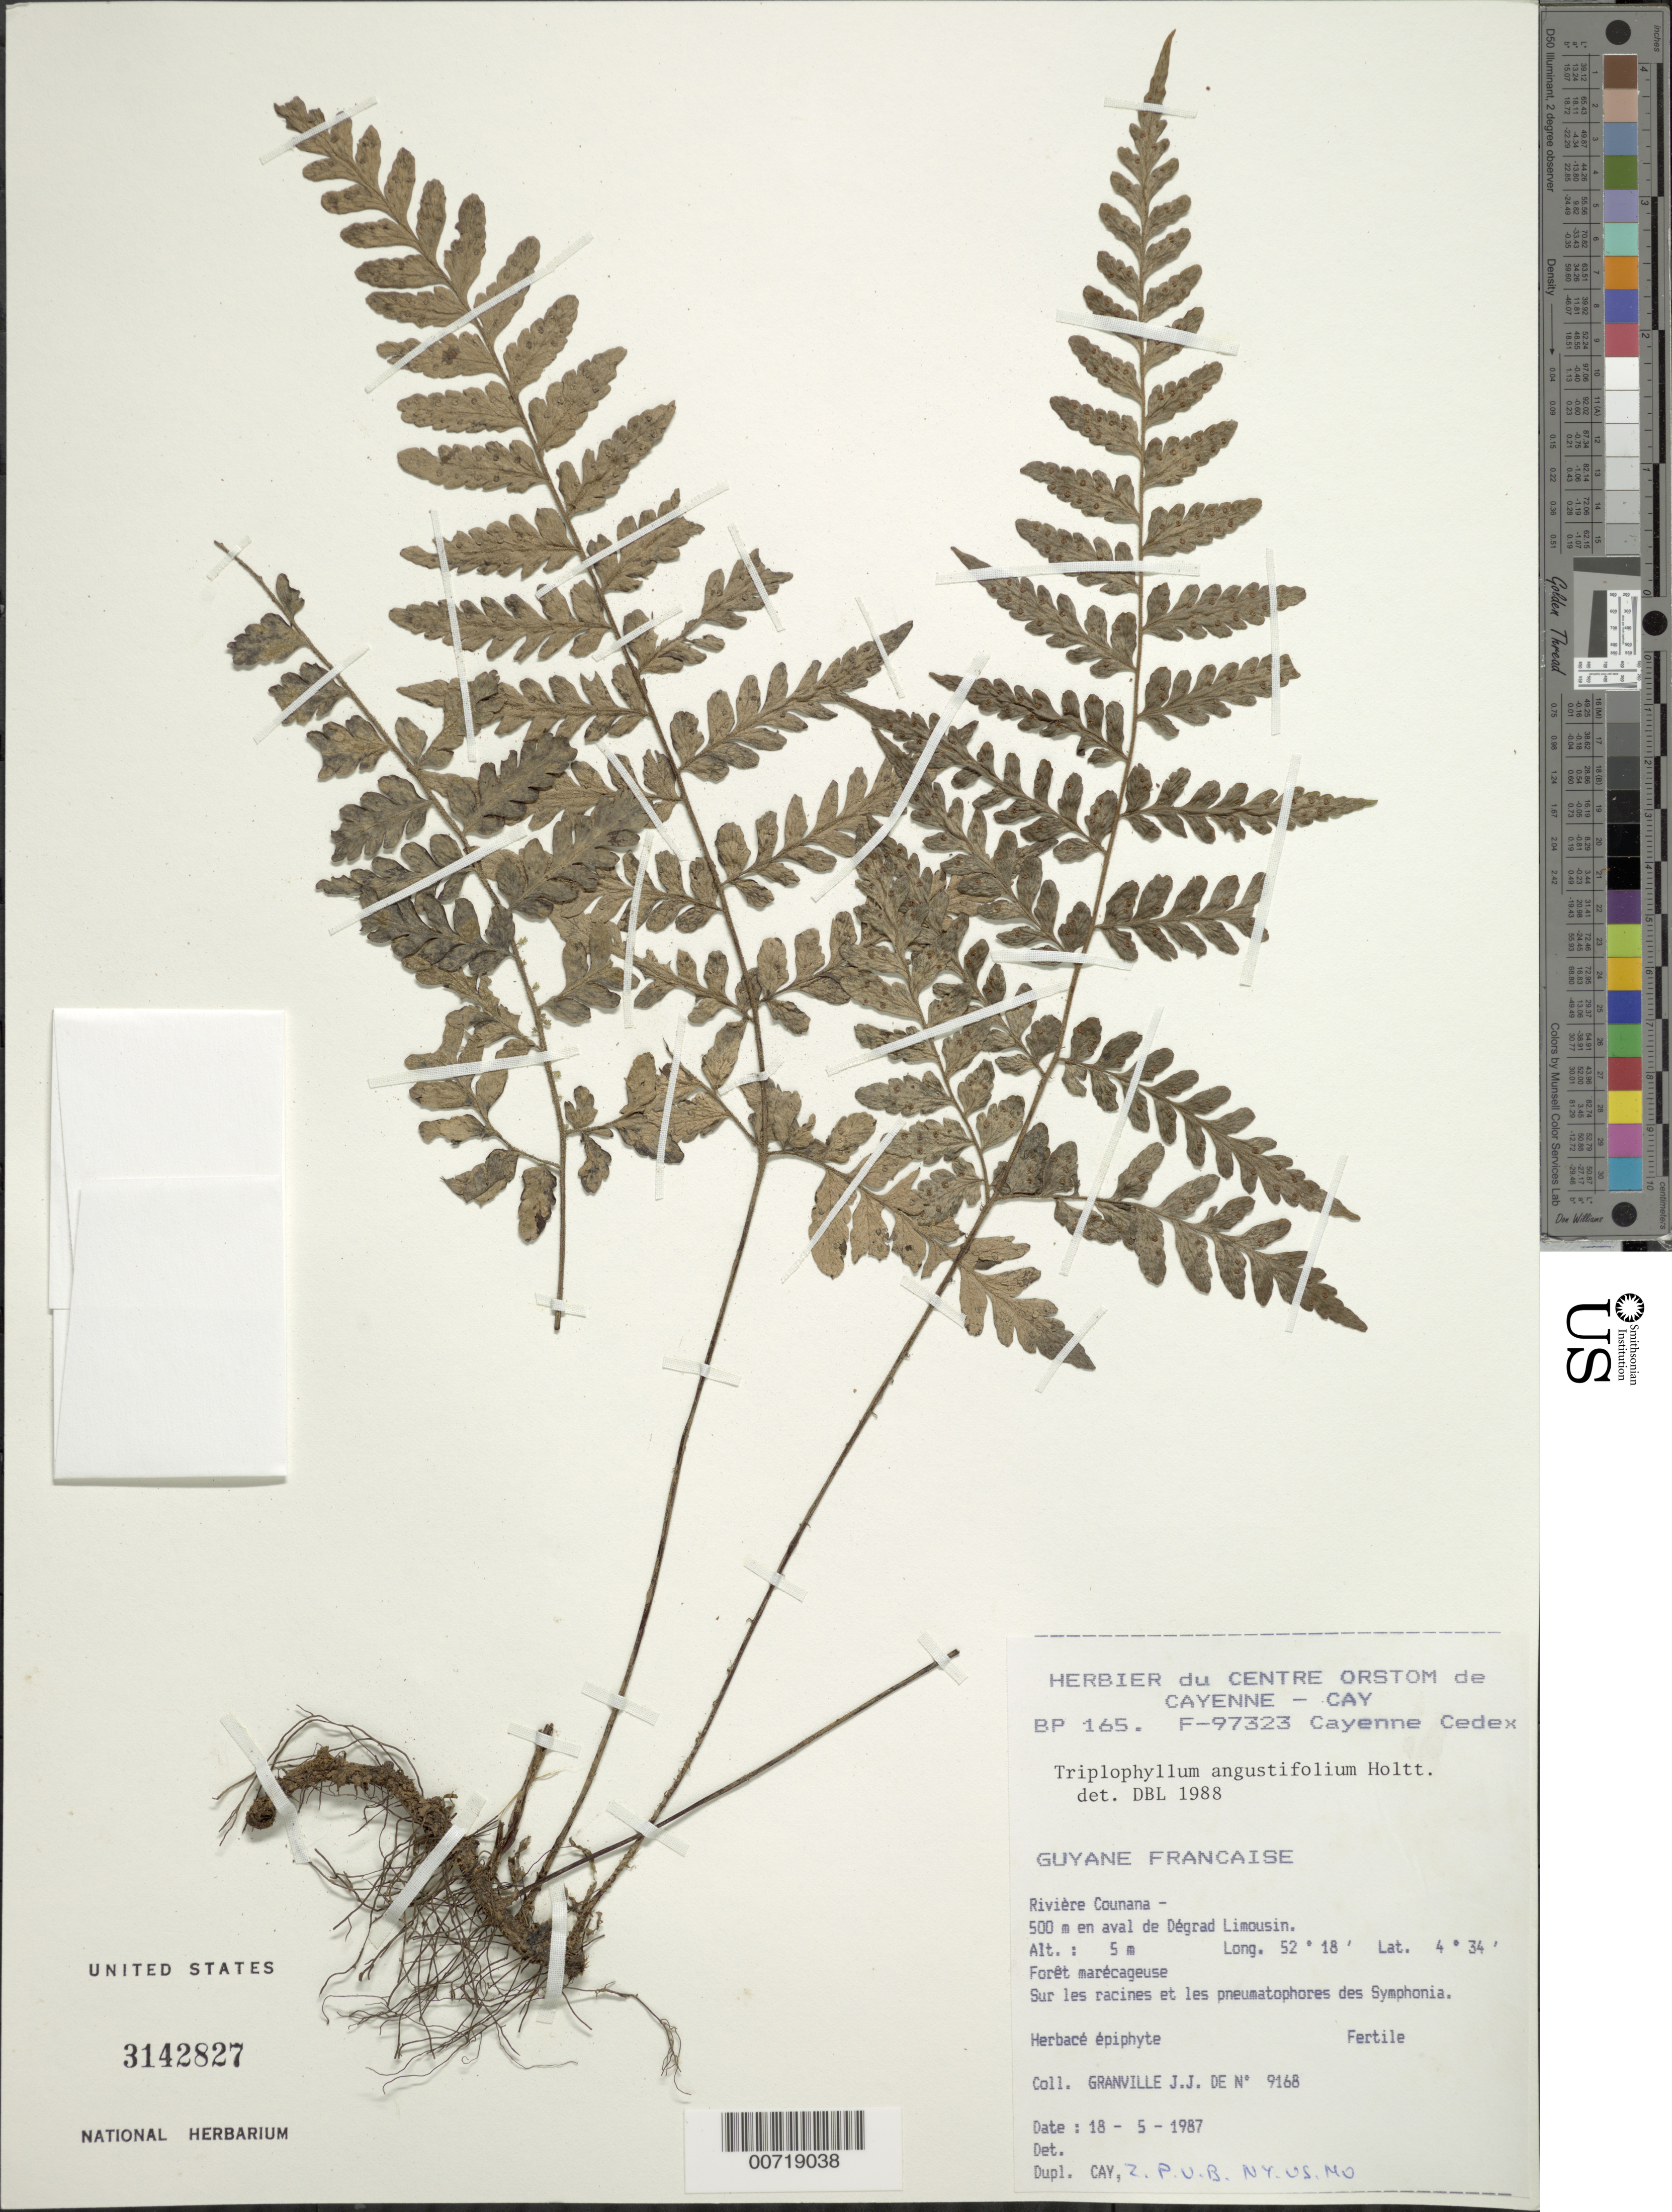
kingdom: Plantae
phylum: Tracheophyta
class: Polypodiopsida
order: Polypodiales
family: Tectariaceae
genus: Triplophyllum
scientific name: Triplophyllum angustifolium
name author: Holttum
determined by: Lellinger, David B., (BOT), Smithsonian Institution - National Museum of Natural History (UNITED STATES)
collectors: J.-J. de Granville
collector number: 9168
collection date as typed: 18-May-87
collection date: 1987-05-18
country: French Guiana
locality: Counana R., Dégrad Limousin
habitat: Forêt marécageuse, sur les racines et les pneumatophores des Symphonia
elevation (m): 5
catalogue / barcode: US 3142827